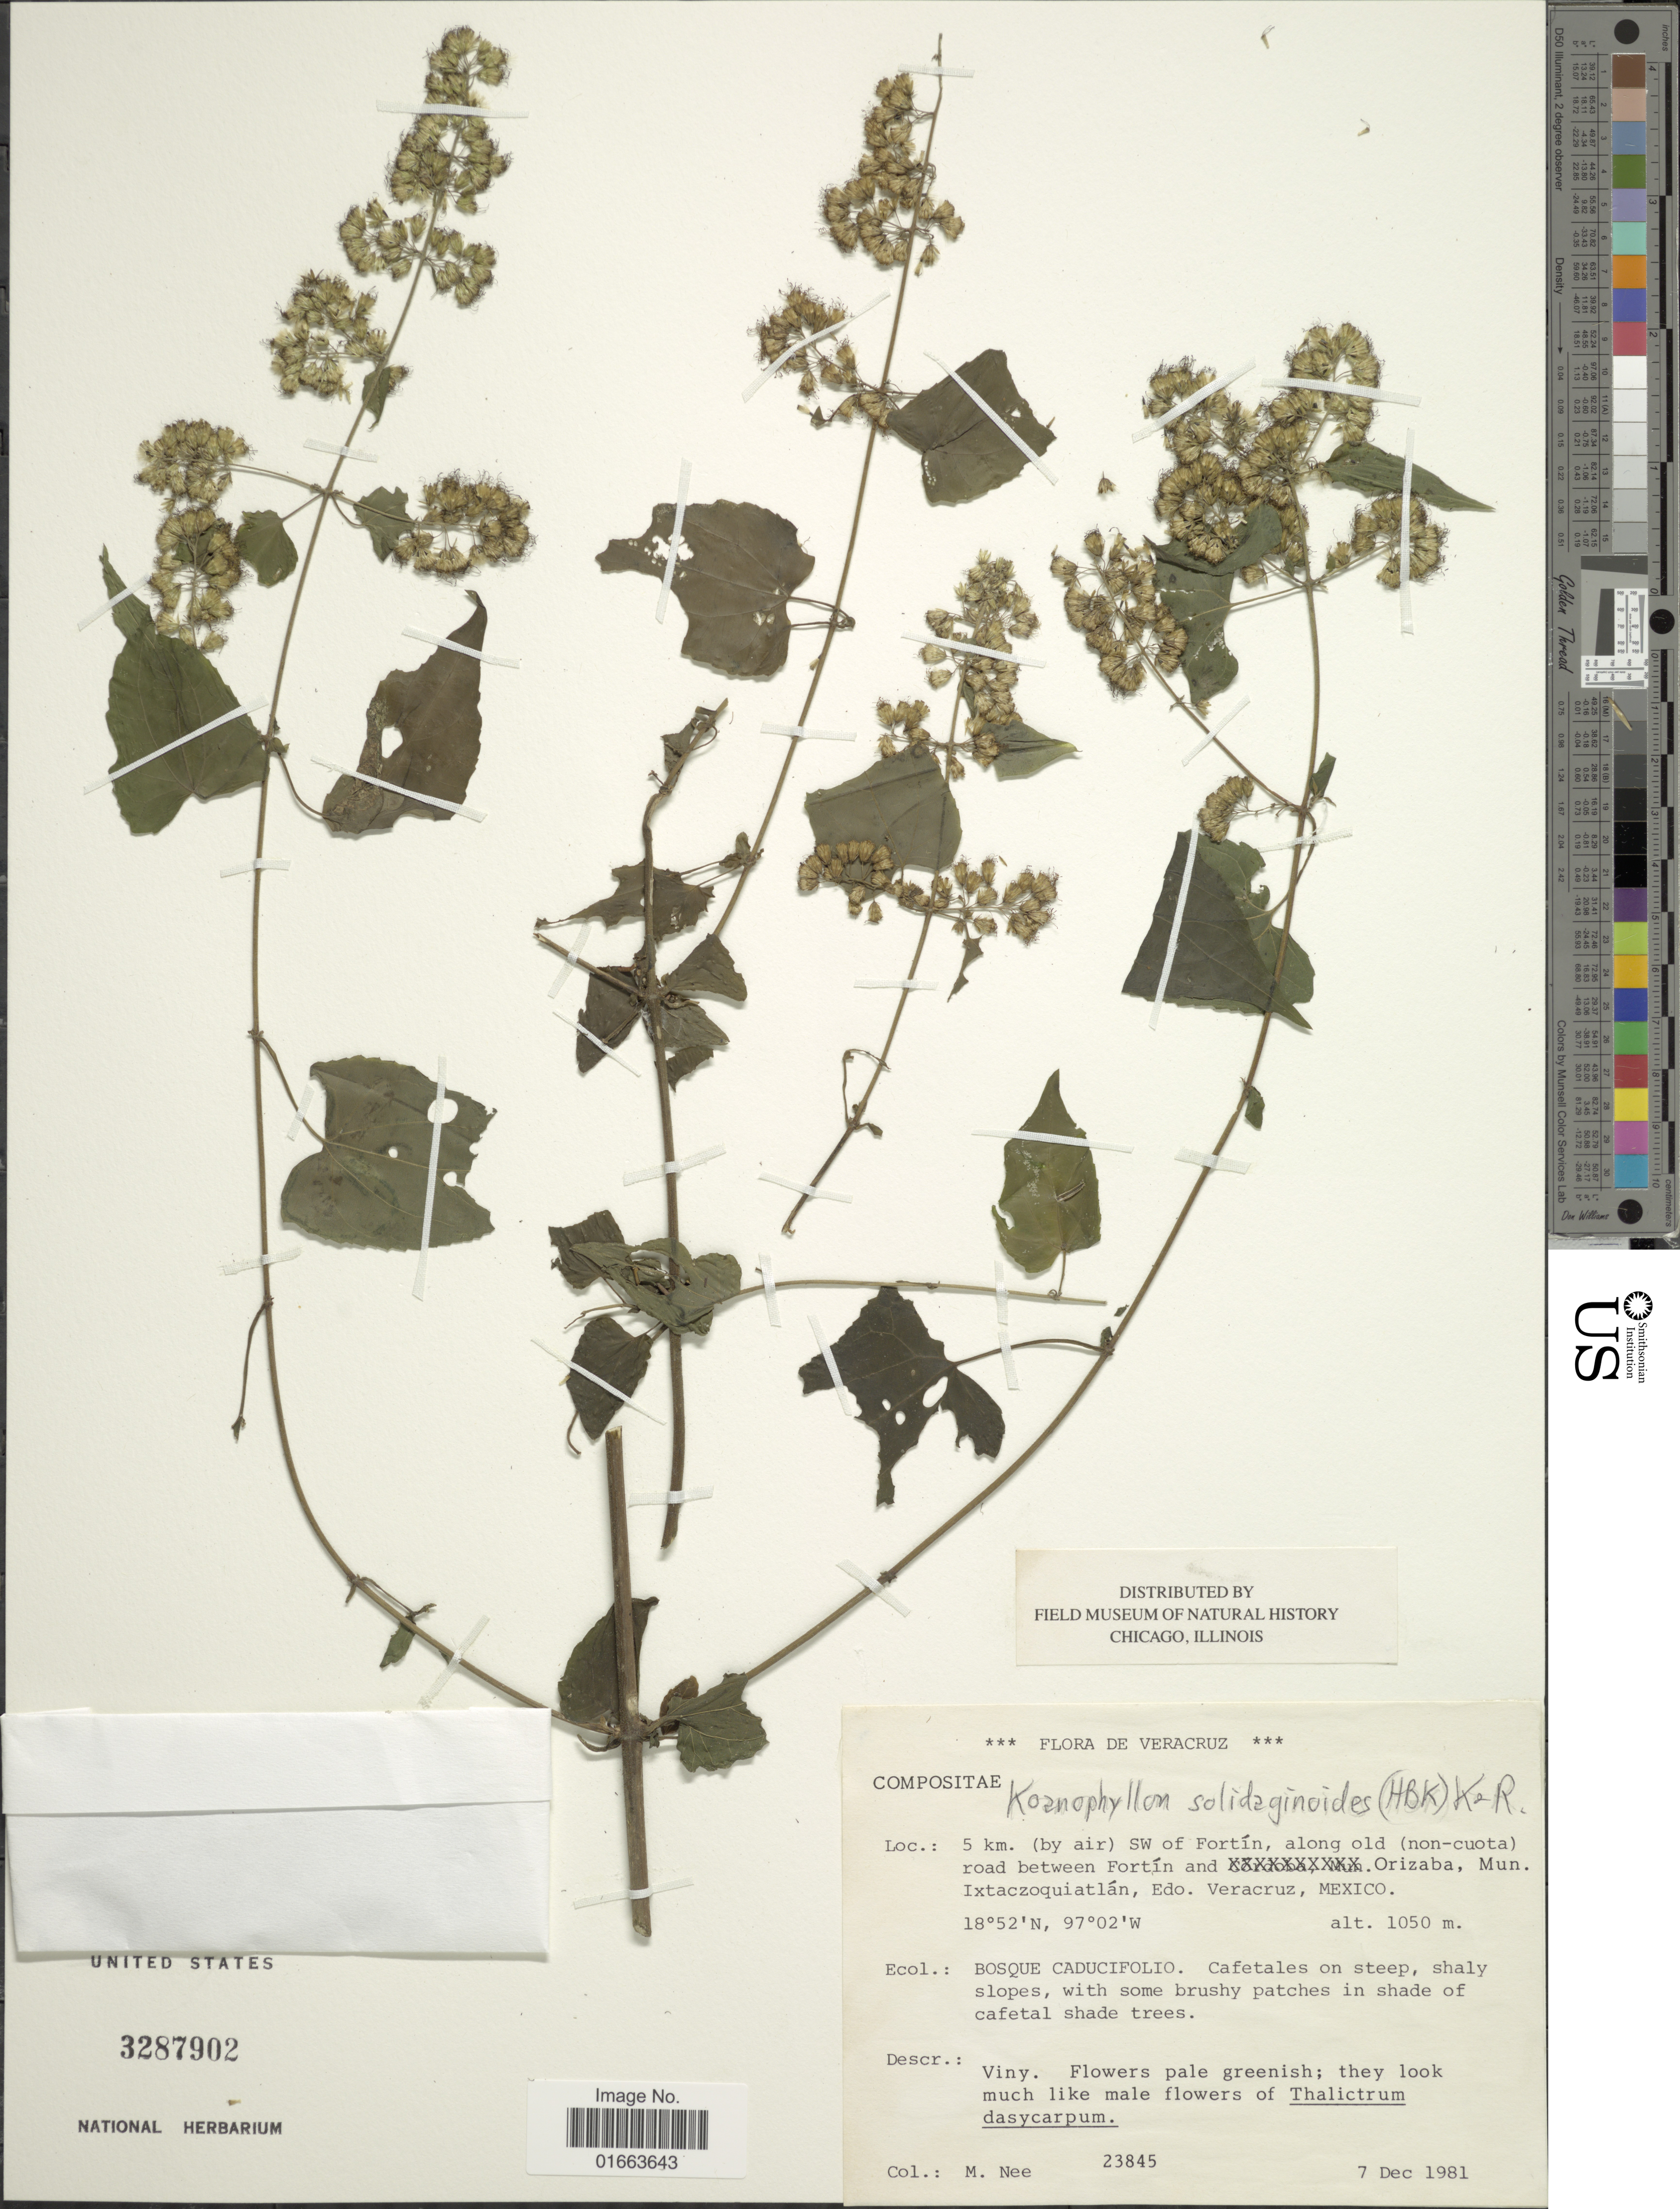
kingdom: Plantae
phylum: Tracheophyta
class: Magnoliopsida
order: Asterales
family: Asteraceae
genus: Koanophyllon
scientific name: Koanophyllon solidaginoides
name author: (Kunth) R.M. King & H. Rob.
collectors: M. Nee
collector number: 23845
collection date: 1981-12-07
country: Mexico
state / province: Veracruz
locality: Veracruz, 5 km. (by air) SW of Fortín, along old(non-cuota) road between Fortín and Orizaba, Mun. Ixtaczoquiatlán, Bosque Caducifolio, Cafetales on steep, shaly slopes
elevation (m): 1050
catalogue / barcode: US 3287902